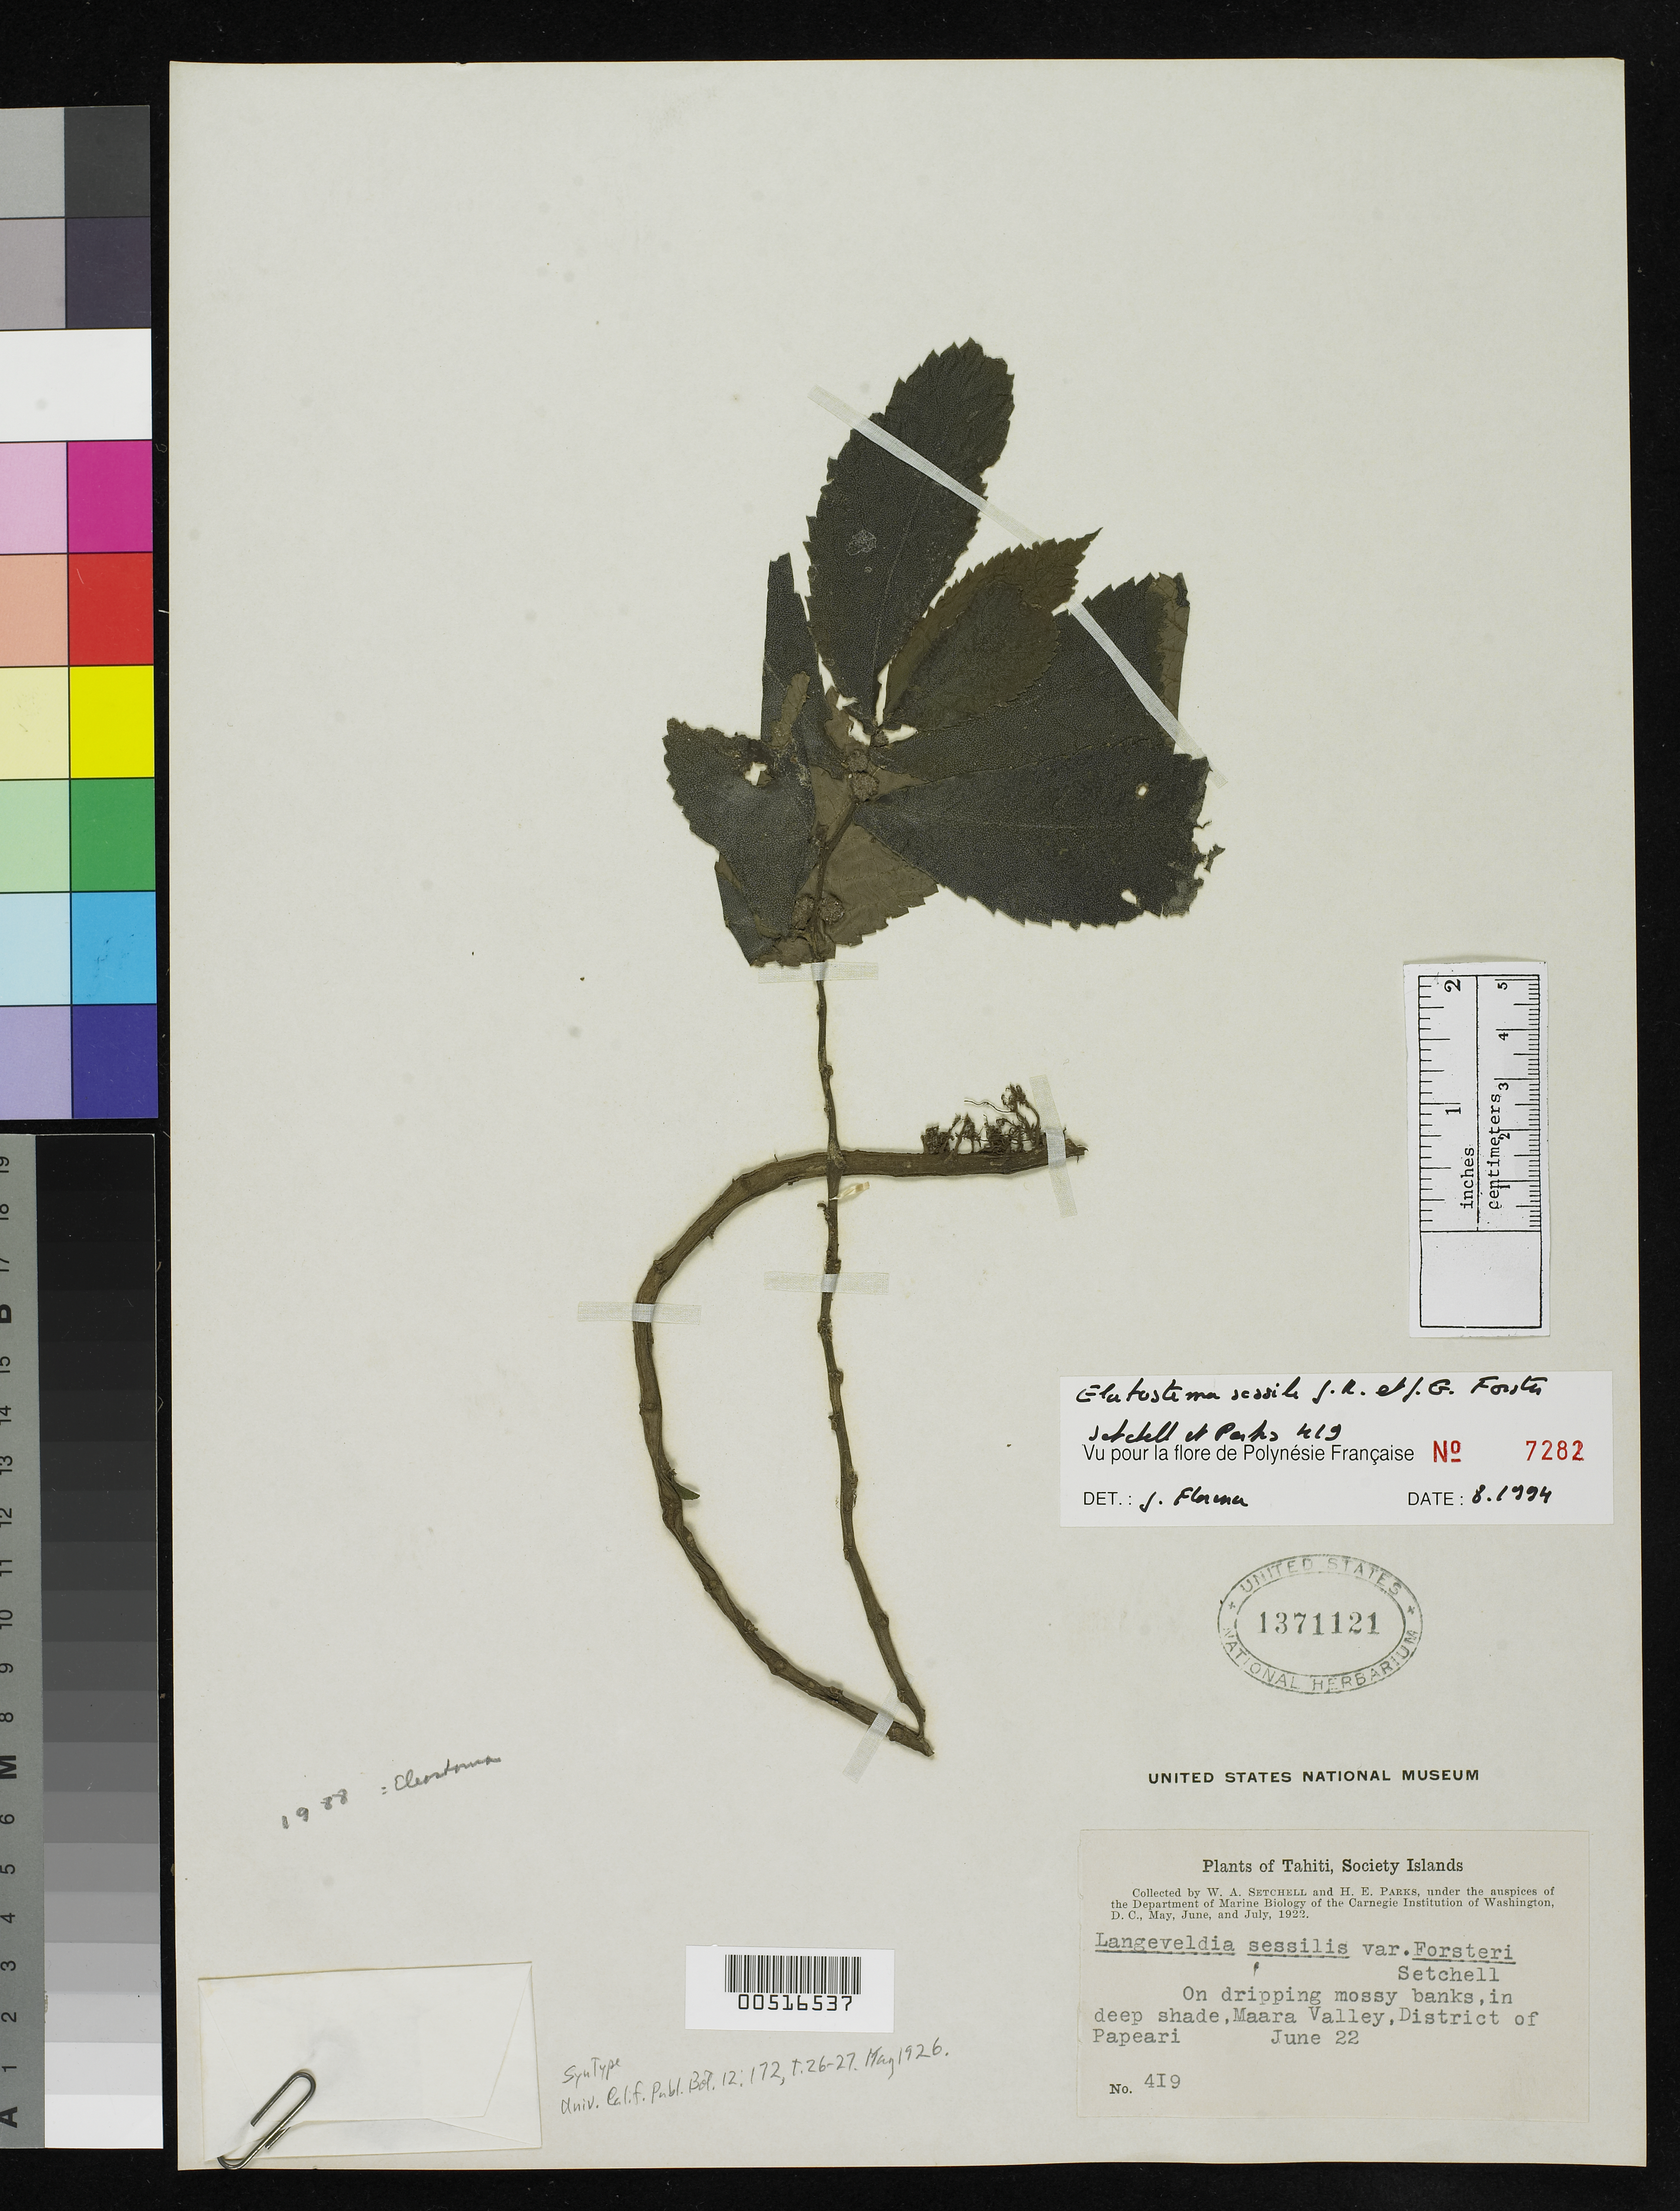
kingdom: Plantae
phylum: Tracheophyta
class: Magnoliopsida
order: Rosales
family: Urticaceae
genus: Langeveldia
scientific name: Langeveldia sessilis var. forsteri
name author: Setch.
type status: Syntype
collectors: W. Setchell & H. E. Parks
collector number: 419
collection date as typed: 22 Jun 1922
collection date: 1922-06-22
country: French Polynesia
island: Tahiti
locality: Papeari Dist., Maara Valley. [Society Is.]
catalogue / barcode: US 1371121